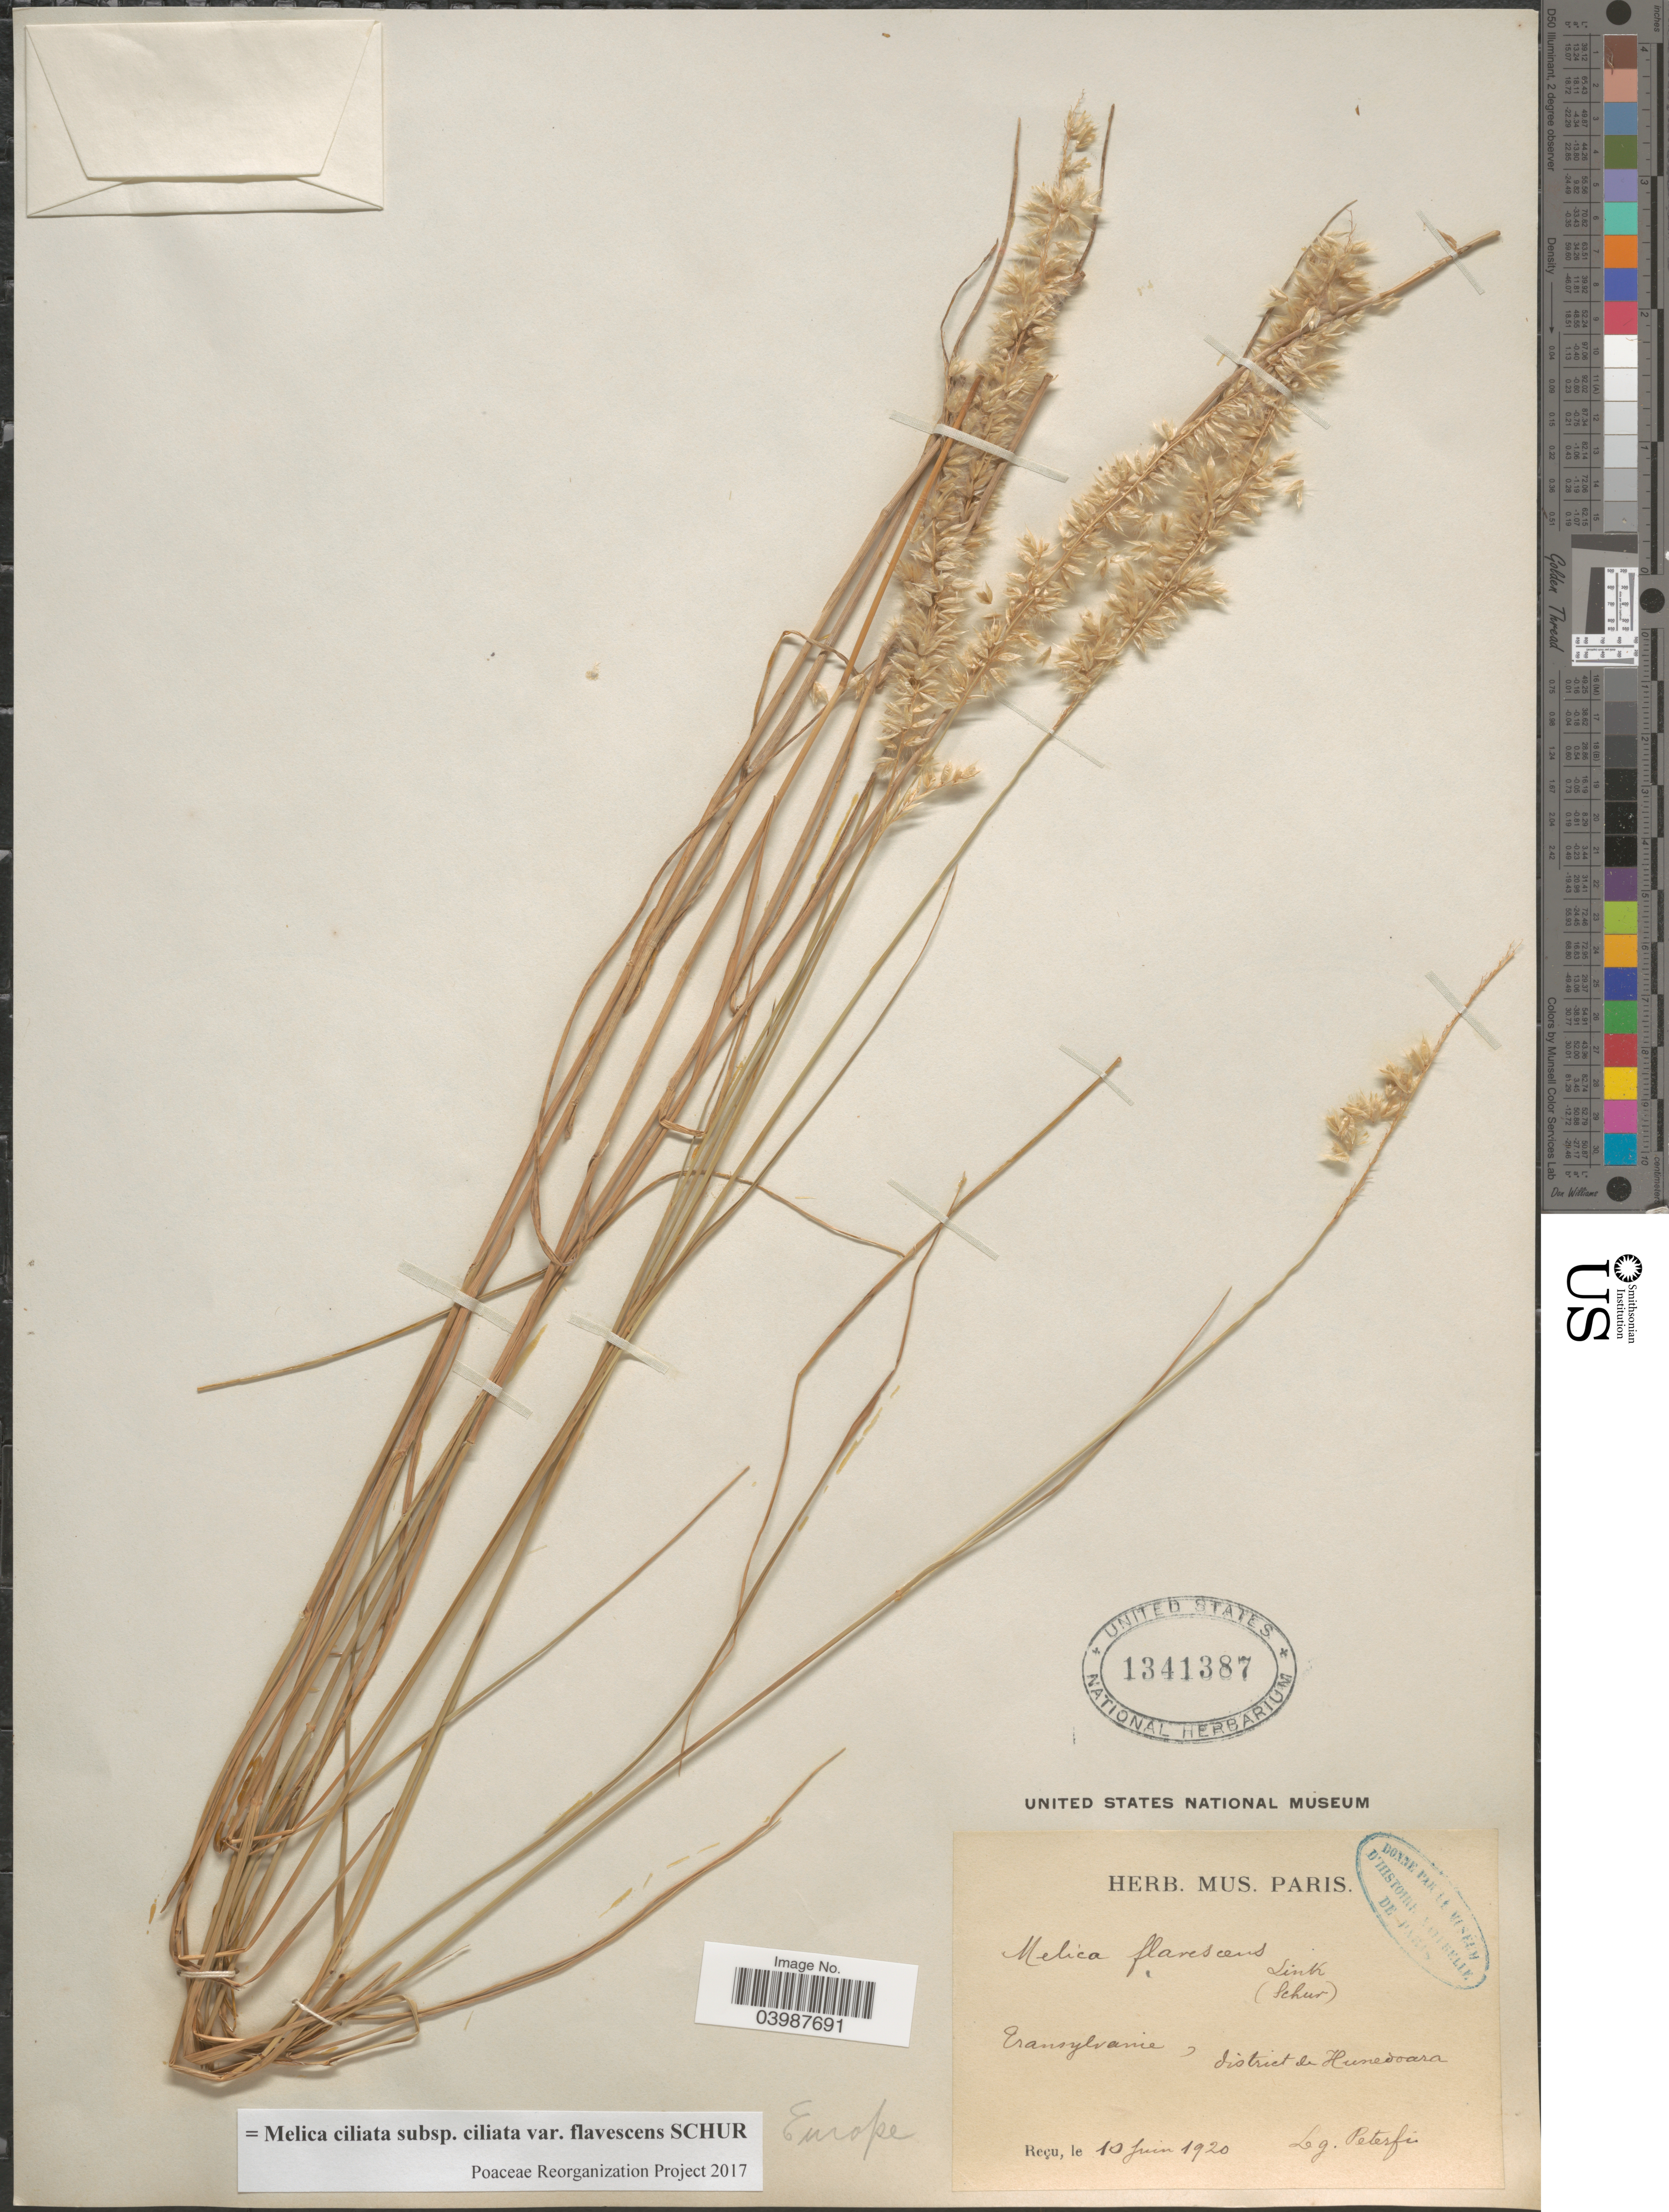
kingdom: Plantae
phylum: Tracheophyta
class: Liliopsida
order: Poales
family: Poaceae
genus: Melica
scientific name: Melica ciliata subsp. ciliata var. flavescens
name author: Schur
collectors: Peterfi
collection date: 1920-06-10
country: Romania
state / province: Hunedoara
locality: Transylvanie, district de Hunedoara. Europe.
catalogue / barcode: US 1341387